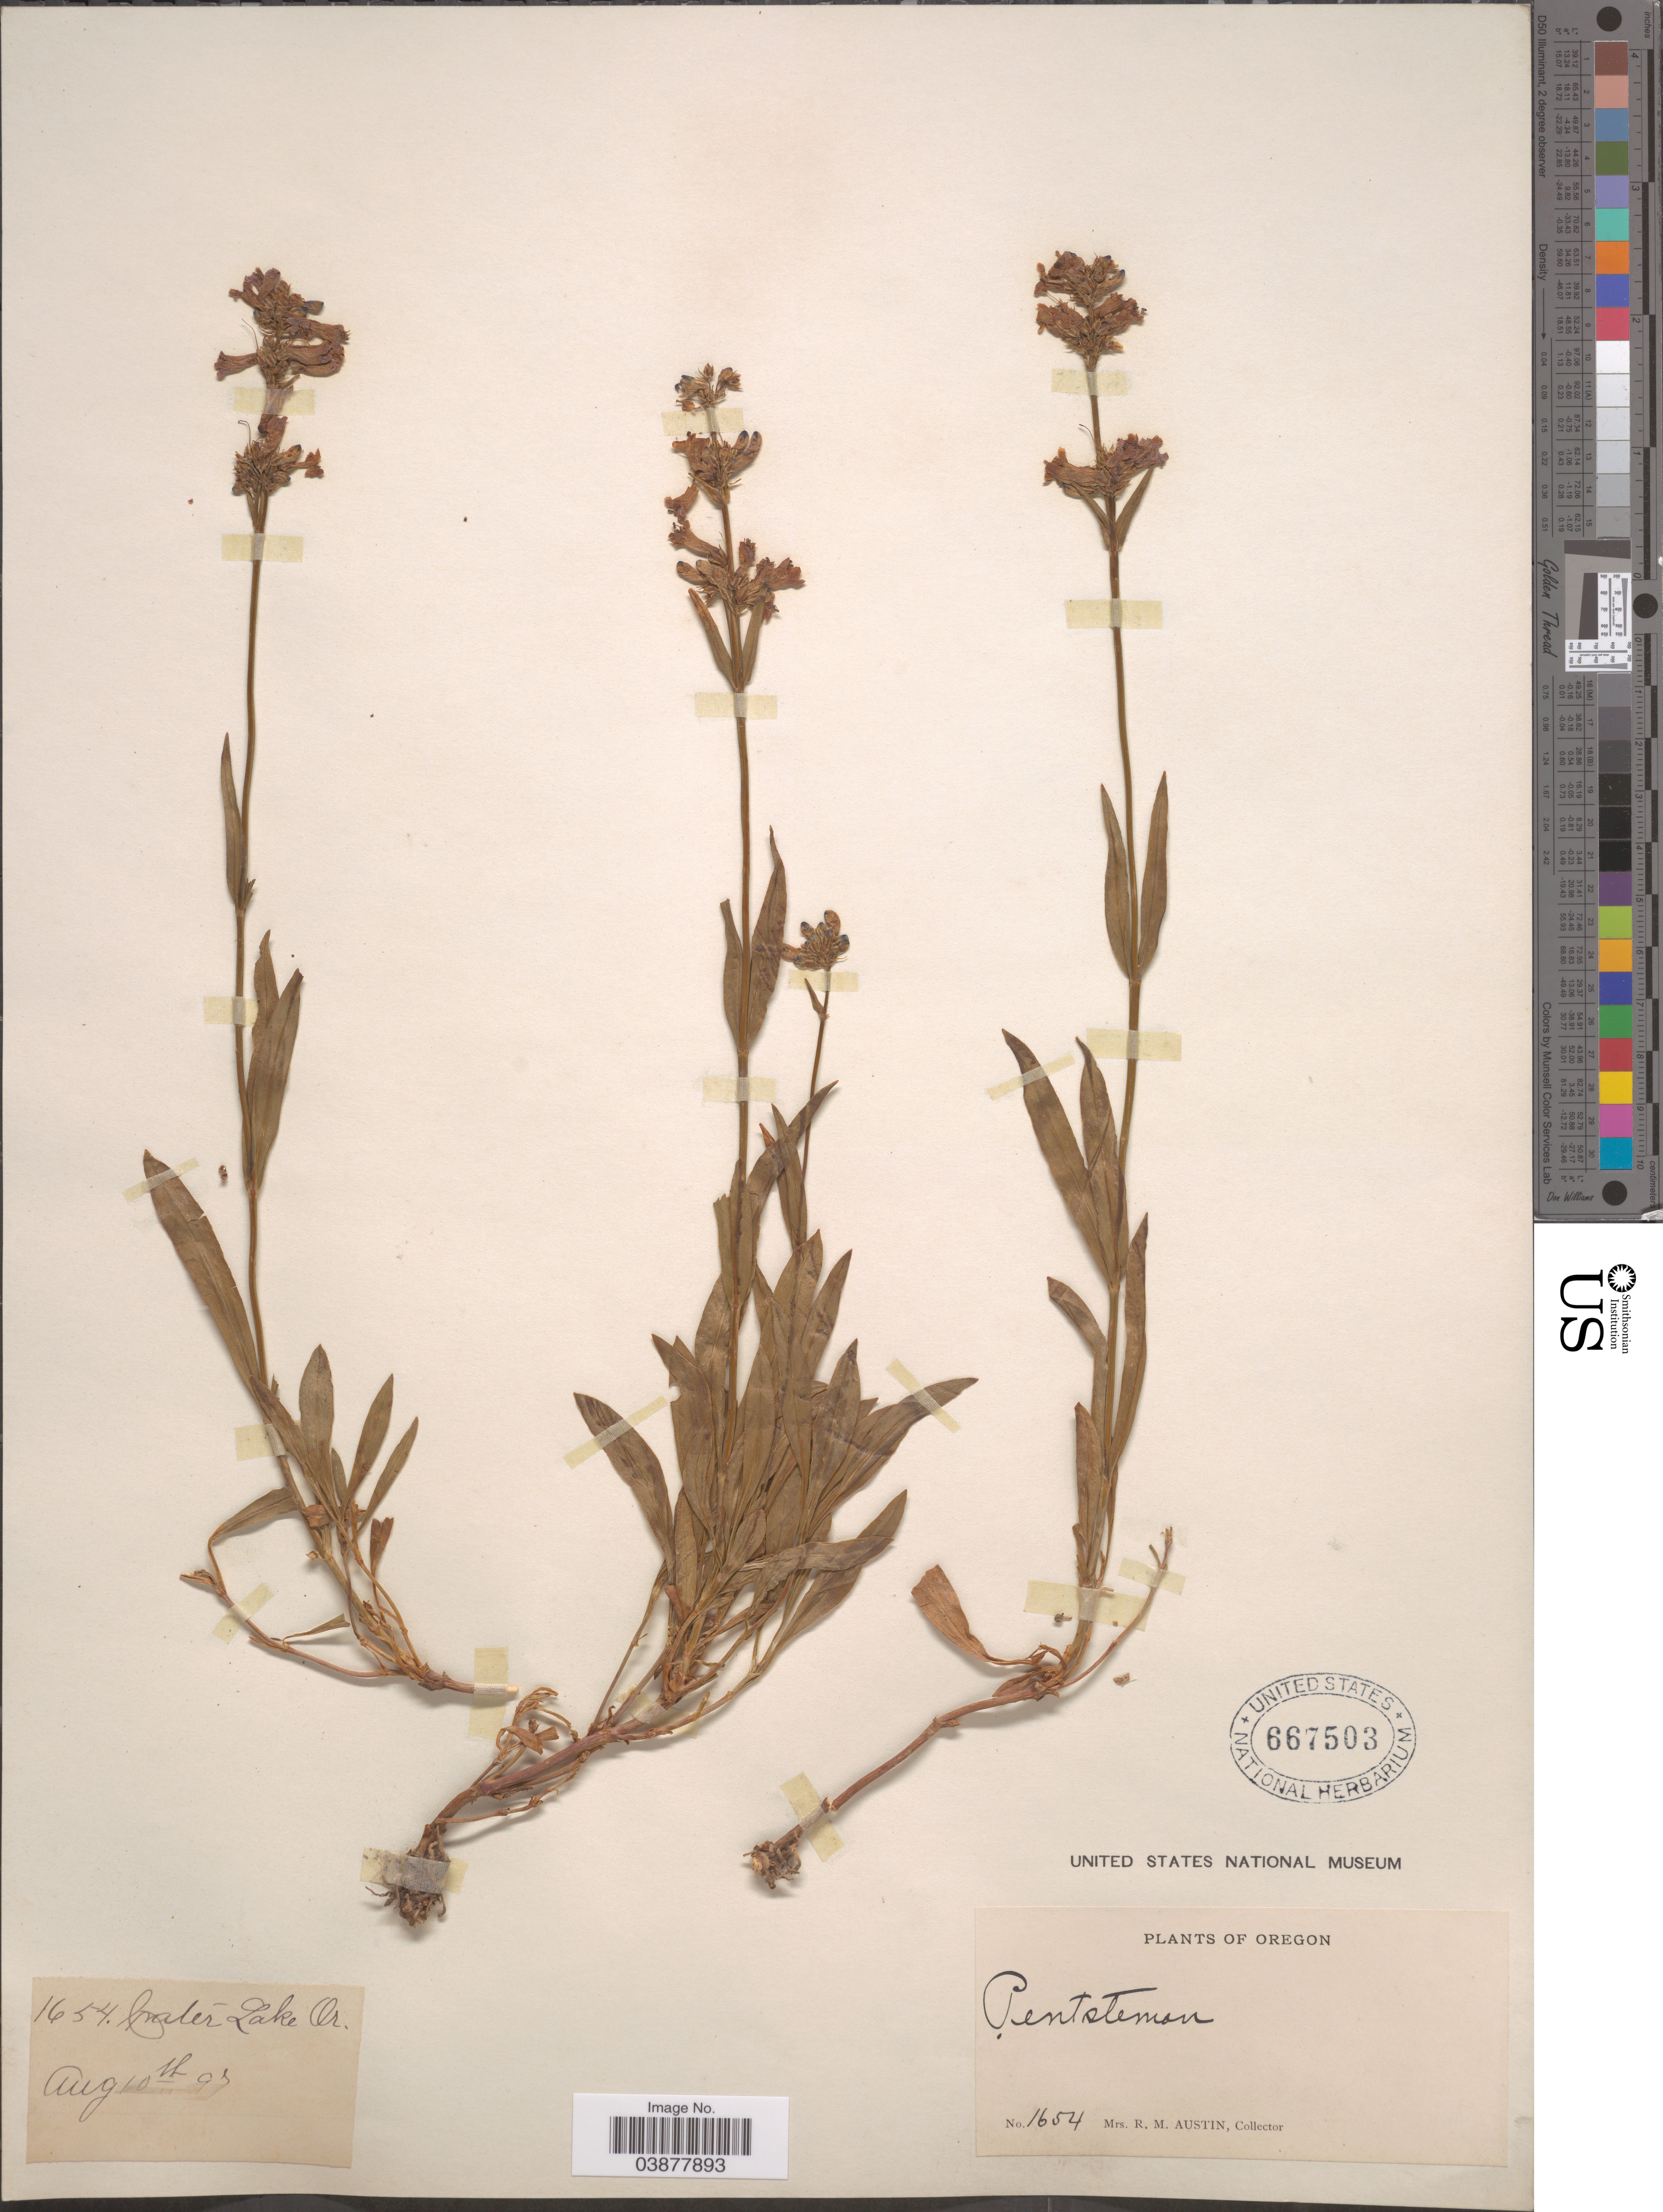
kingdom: Plantae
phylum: Tracheophyta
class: Magnoliopsida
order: Lamiales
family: Plantaginaceae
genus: Penstemon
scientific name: Penstemon rydbergii var. oreocharis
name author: (Greene) N.H. Holmgren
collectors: R. Austin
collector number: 1654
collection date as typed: Transcribed d/m/y: 10/8/97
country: United States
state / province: Oregon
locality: Crater Lake.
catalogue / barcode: US 667503